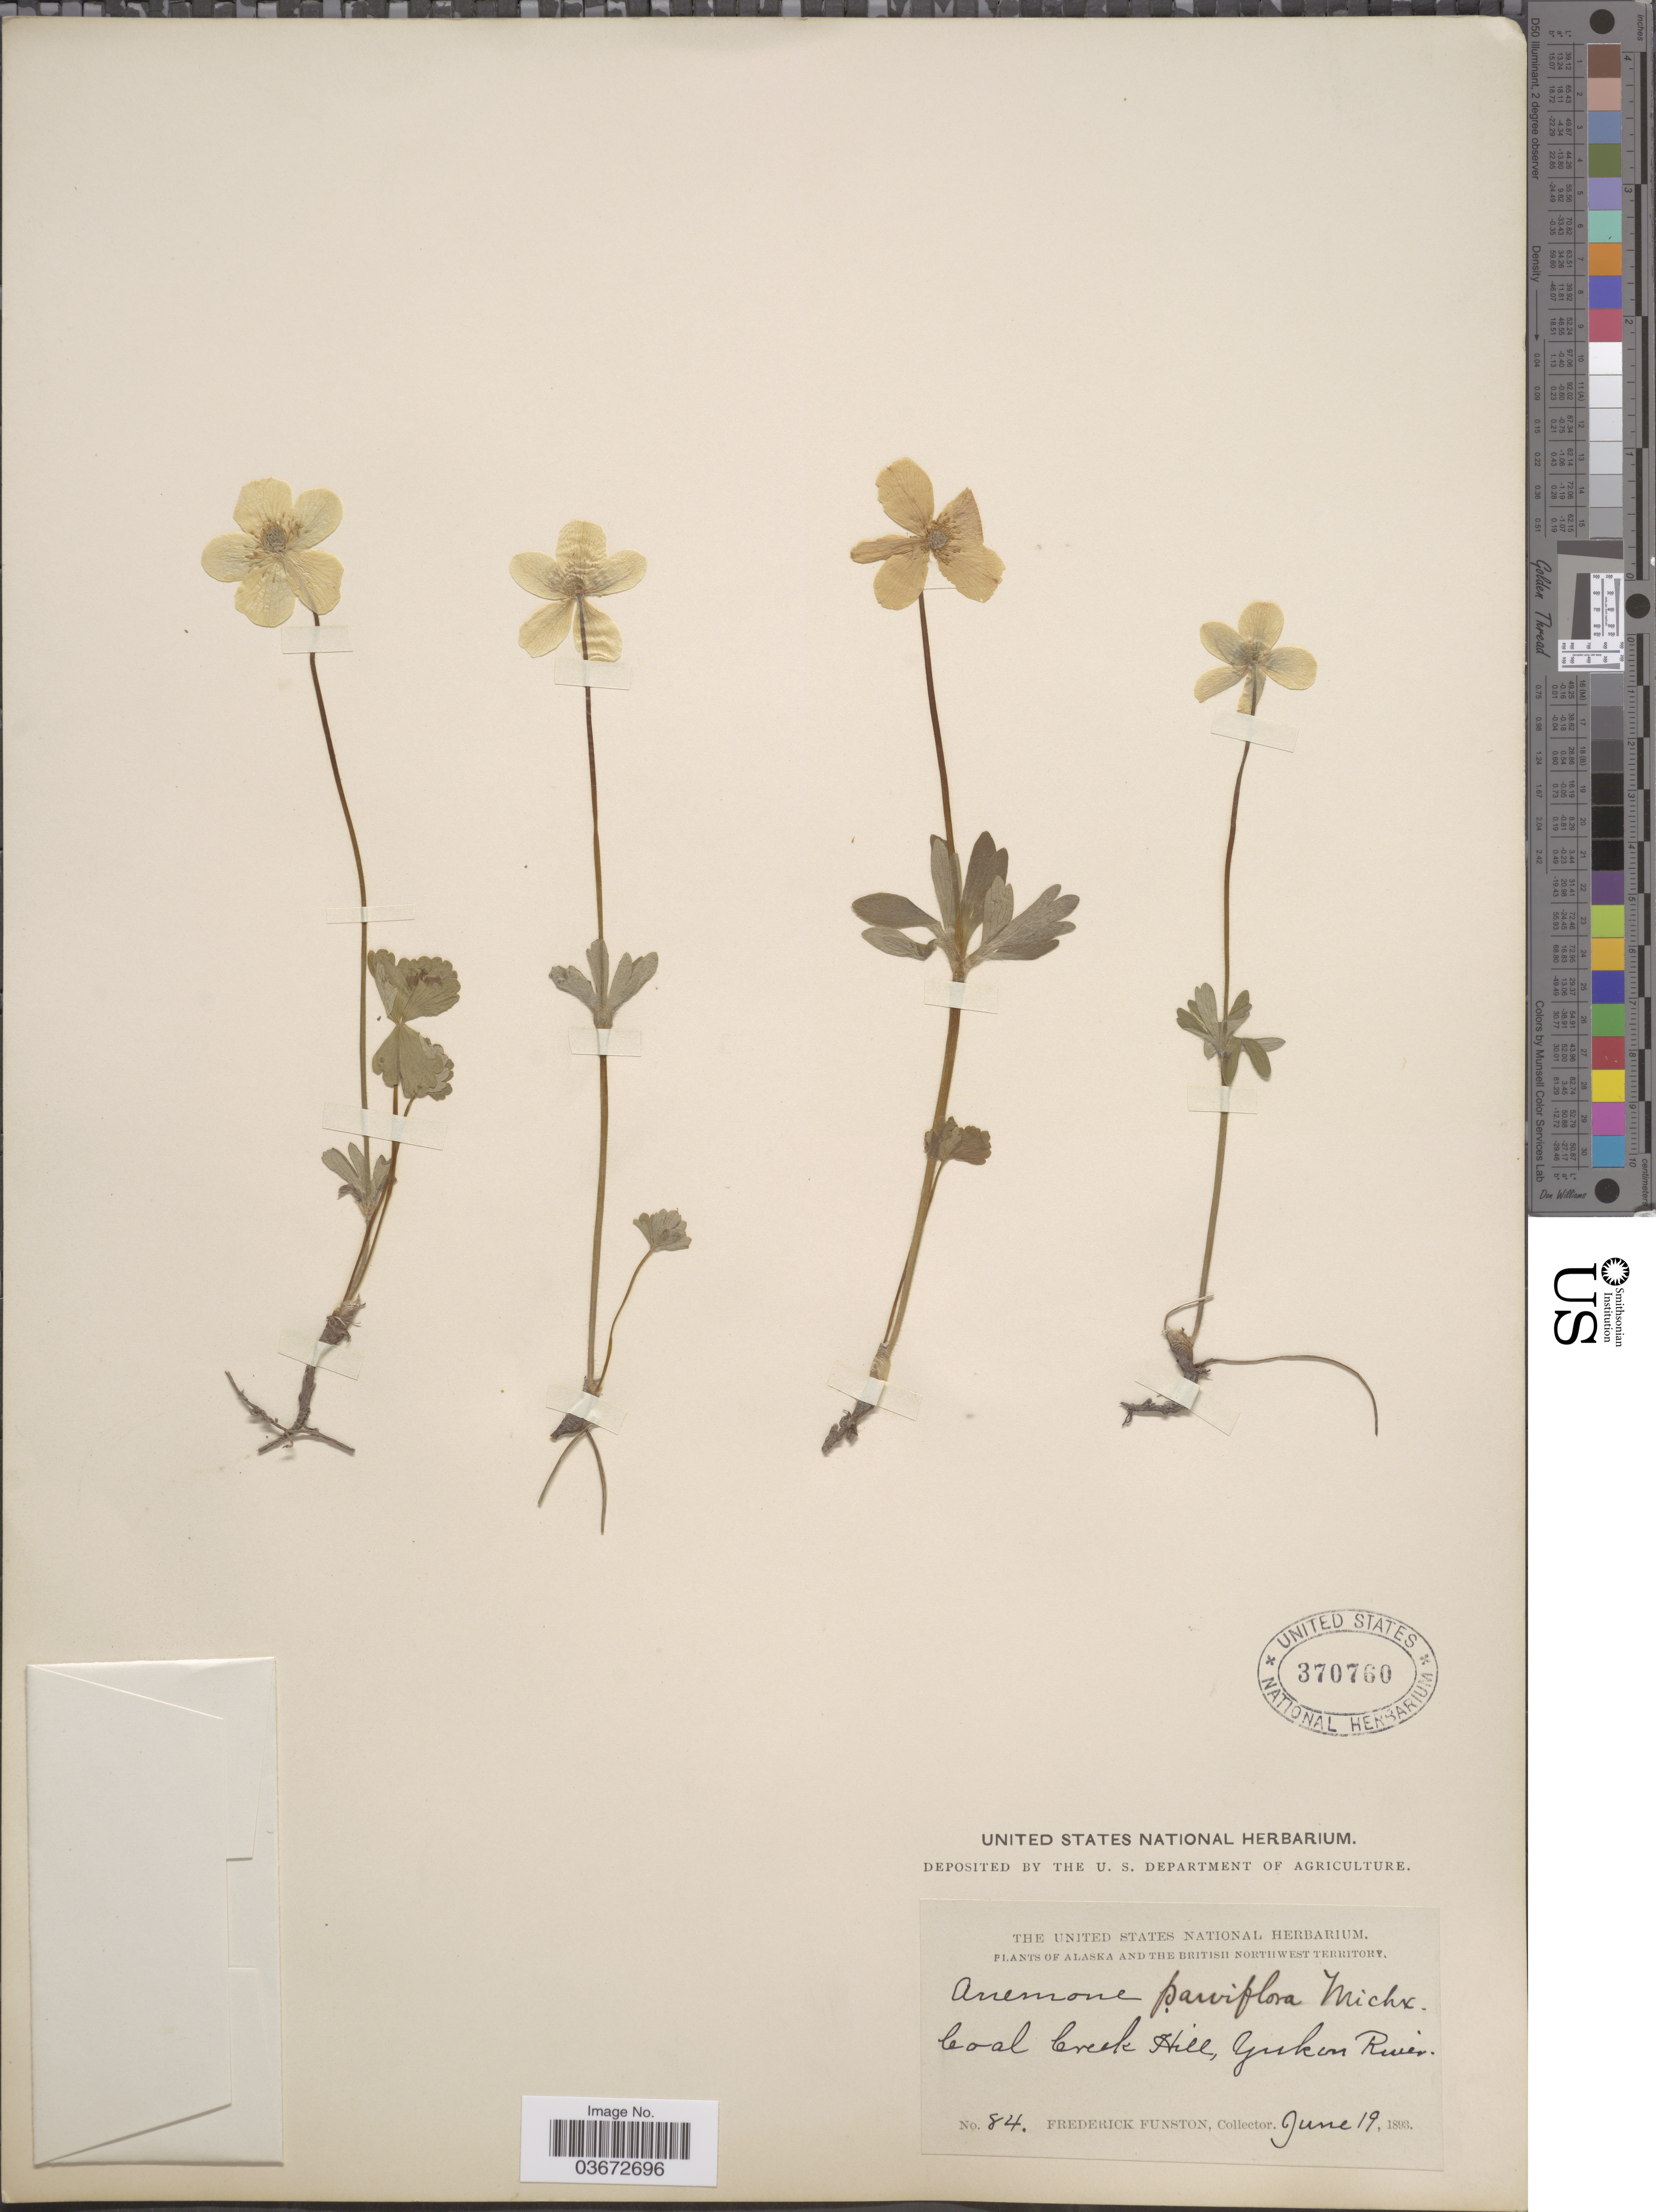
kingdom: Plantae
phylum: Tracheophyta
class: Magnoliopsida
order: Ranunculales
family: Ranunculaceae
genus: Anemone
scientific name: Anemone parviflora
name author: Michx.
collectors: F. Funston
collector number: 84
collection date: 1893-06-19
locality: Alaska and the British Northwest Territory. Coal Creek Hill, Yukon River.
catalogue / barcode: US 370760